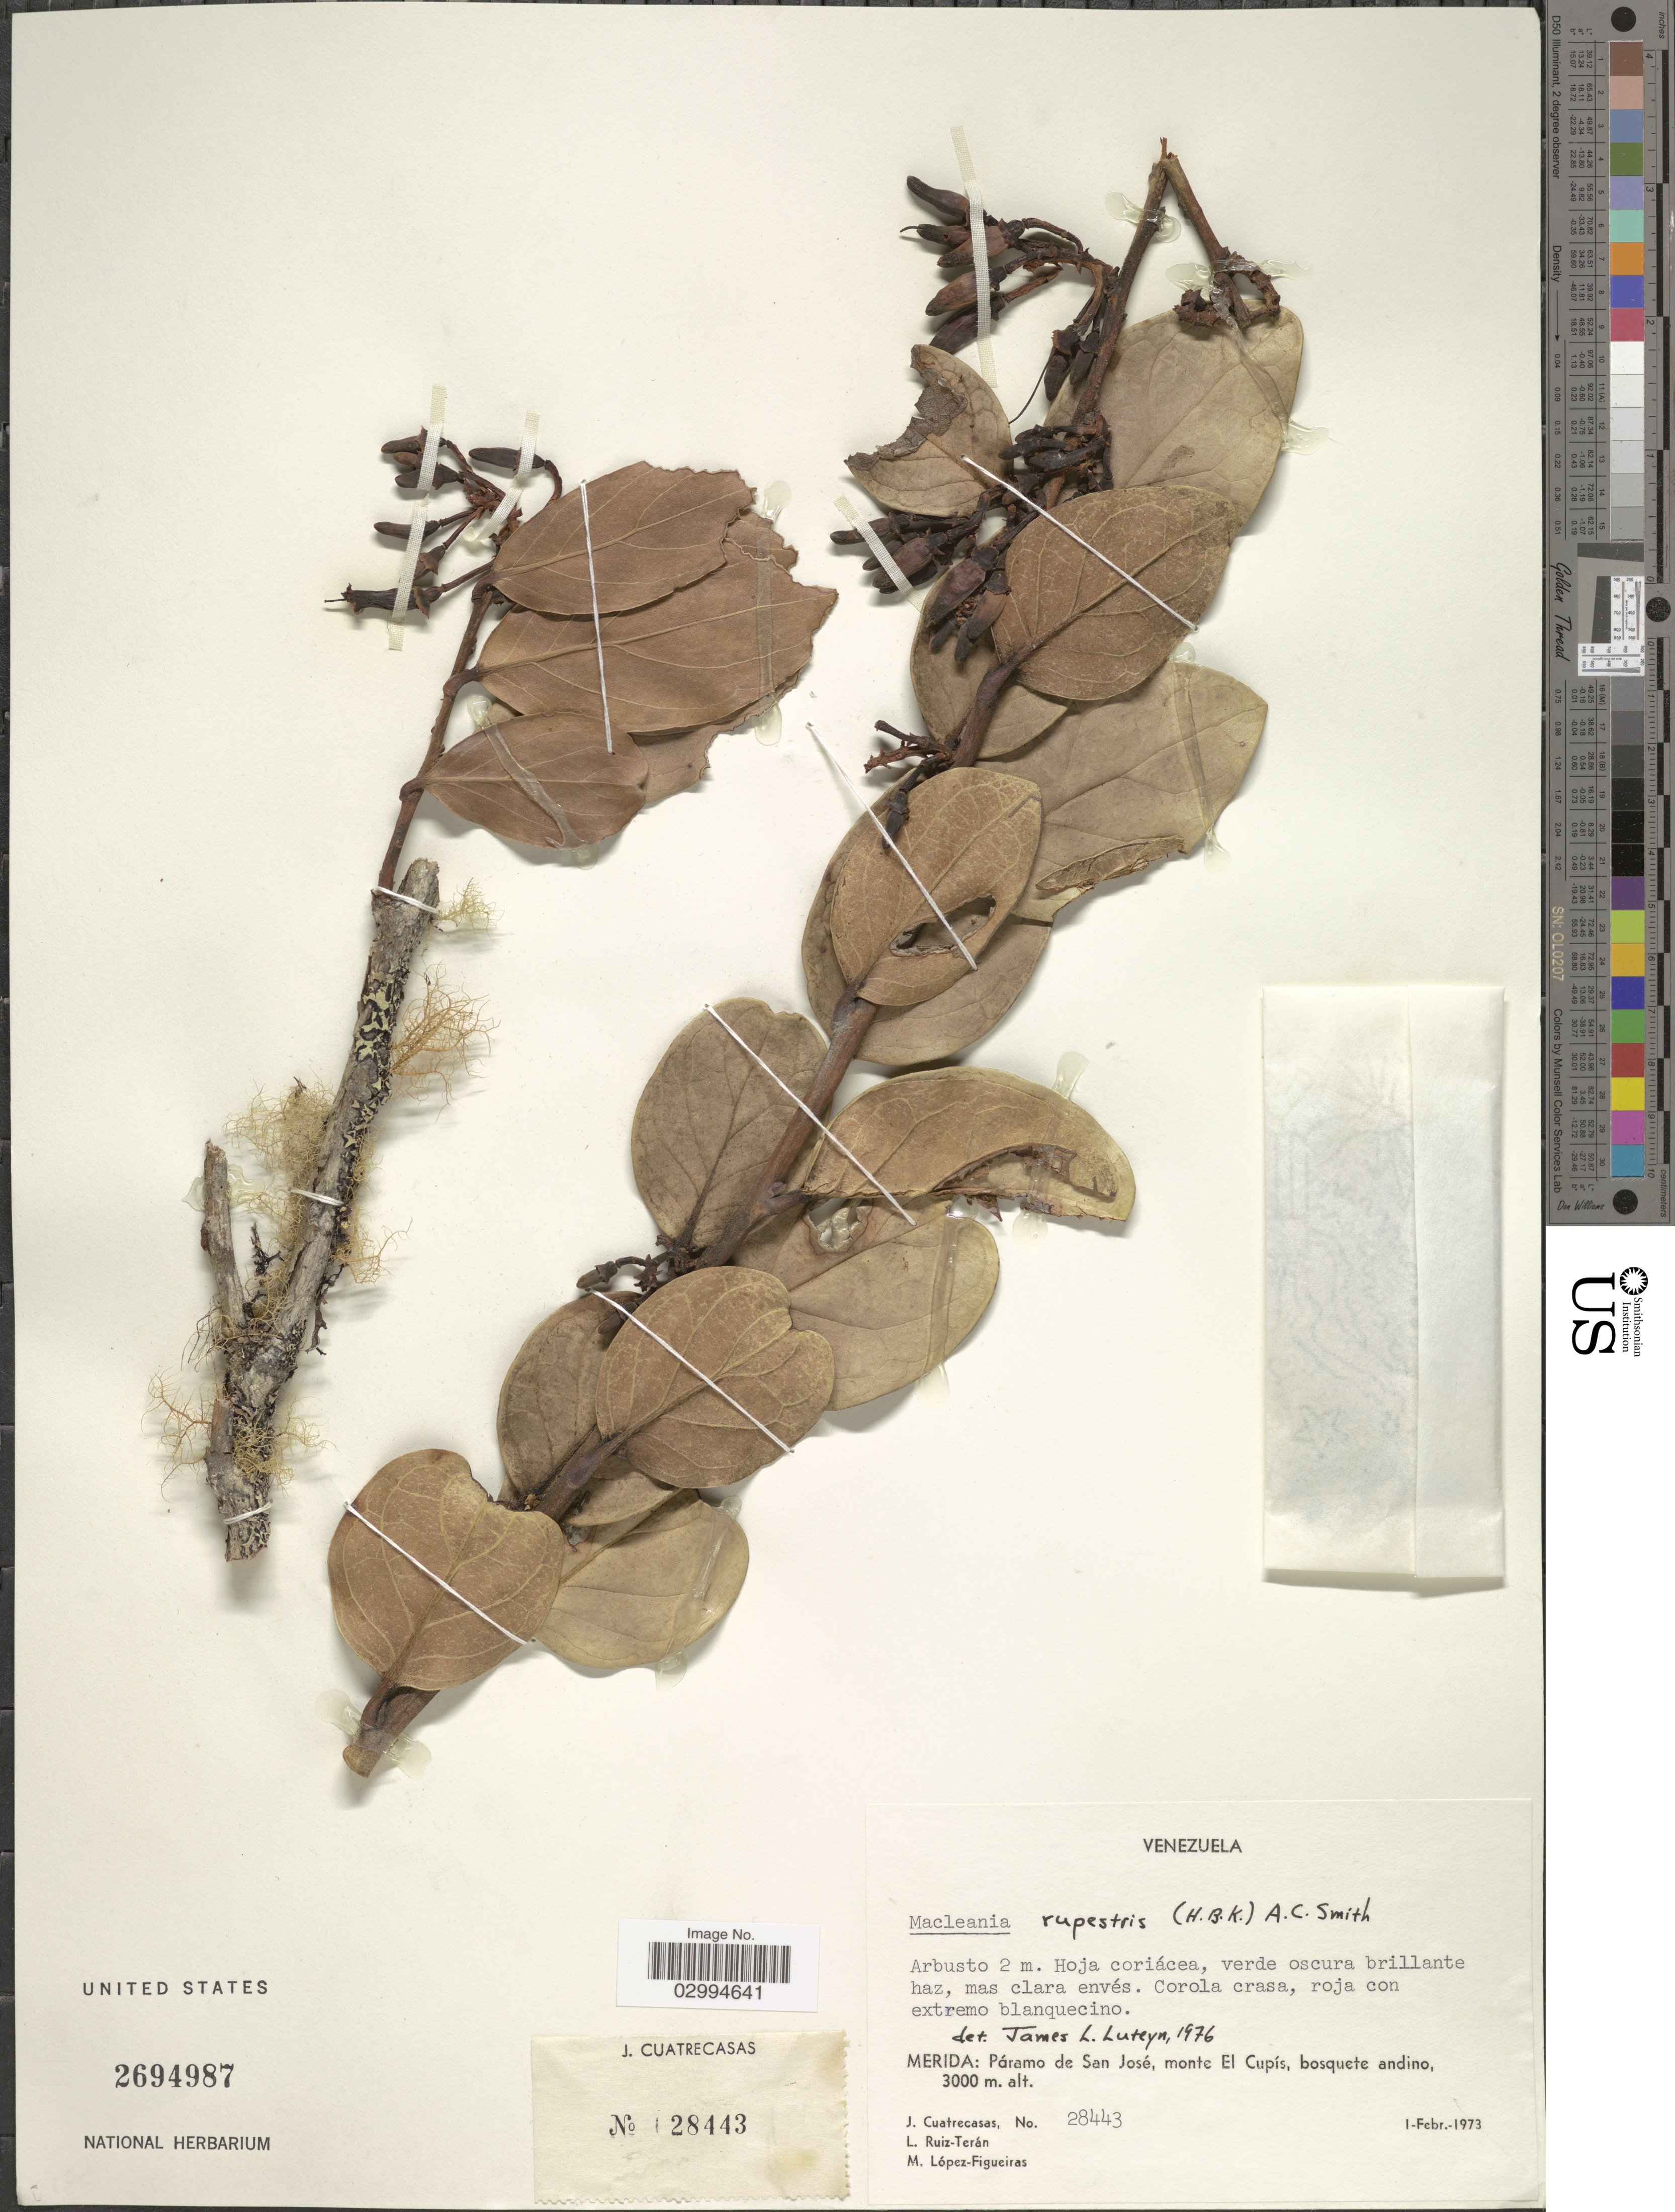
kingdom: Plantae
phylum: Tracheophyta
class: Magnoliopsida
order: Ericales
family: Ericaceae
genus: Macleania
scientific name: Macleania rupestris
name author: (Kunth) A.C. Sm.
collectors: J. Cuatrecasas, L. E. Ruíz-Terán & M. Lopéz-F.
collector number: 28443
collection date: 1973-02-01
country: Venezuela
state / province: Mérida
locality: Páramo de San José, monte El Cupís, bosquete andino.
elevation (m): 3000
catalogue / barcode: US 2694987